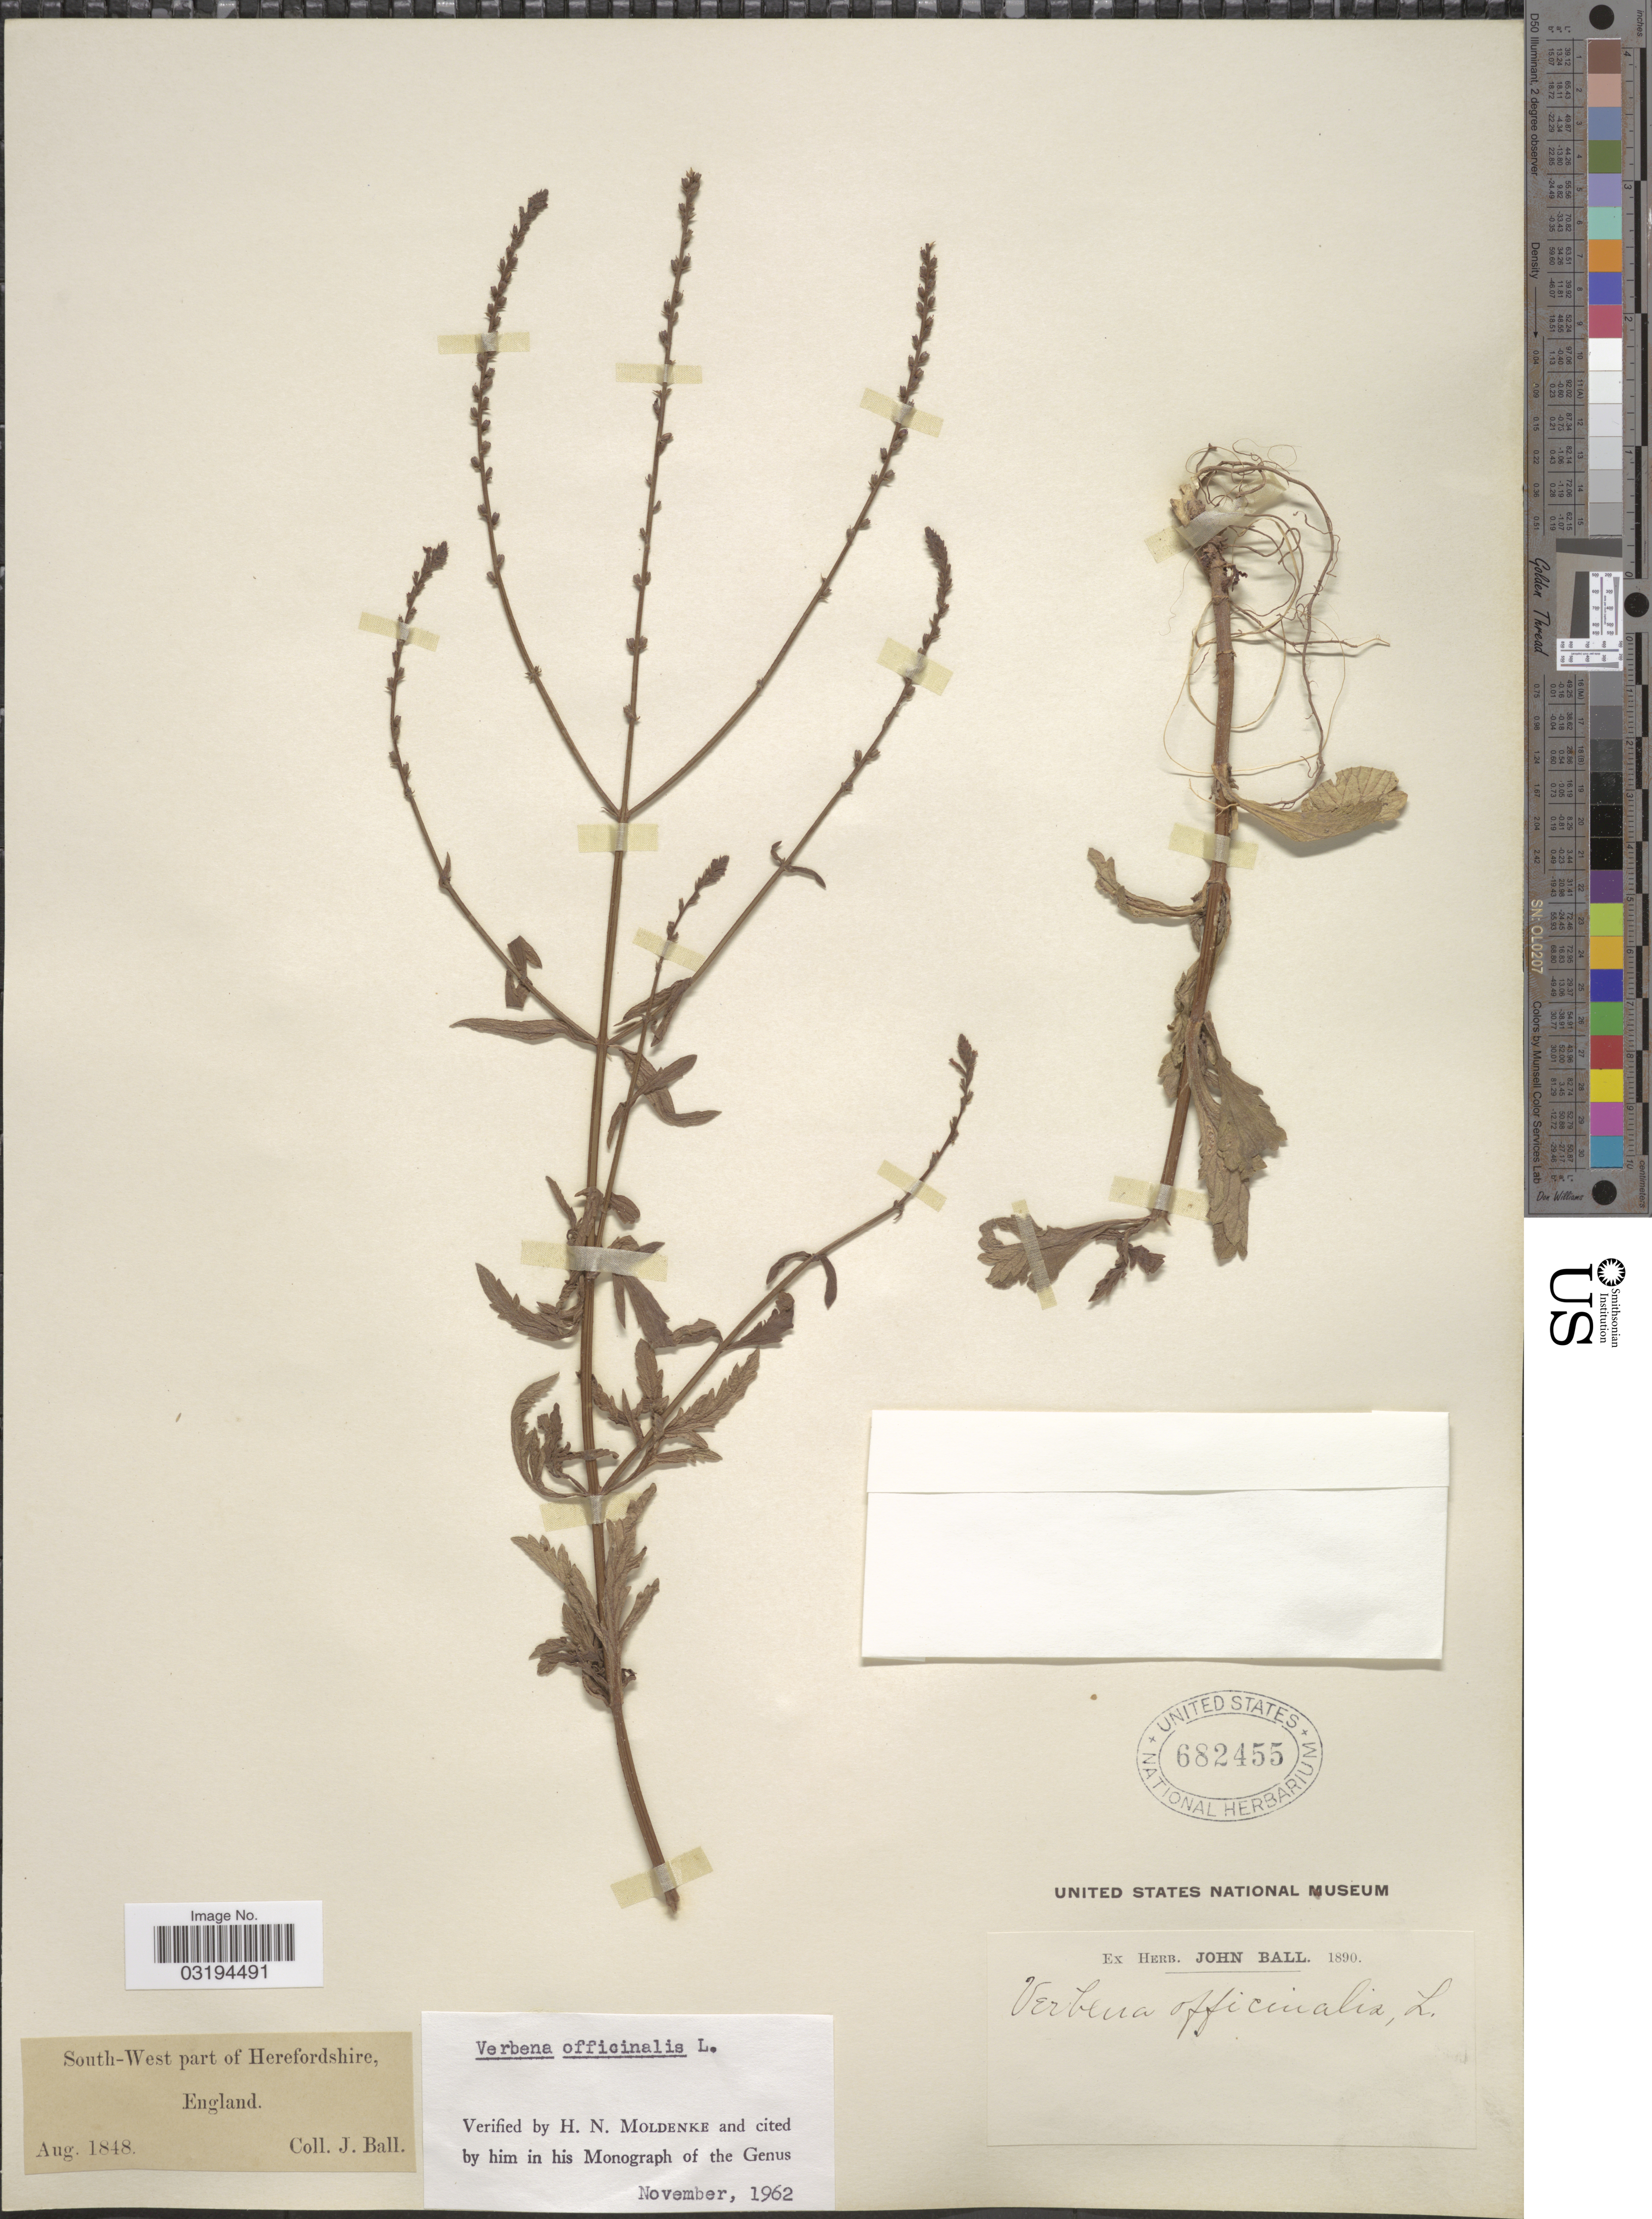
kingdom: Plantae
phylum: Tracheophyta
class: Magnoliopsida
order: Lamiales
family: Verbenaceae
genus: Verbena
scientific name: Verbena officinalis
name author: L.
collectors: J. Ball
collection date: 1848-08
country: United Kingdom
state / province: England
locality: South-West part of Herefordshire.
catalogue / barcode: US 682455